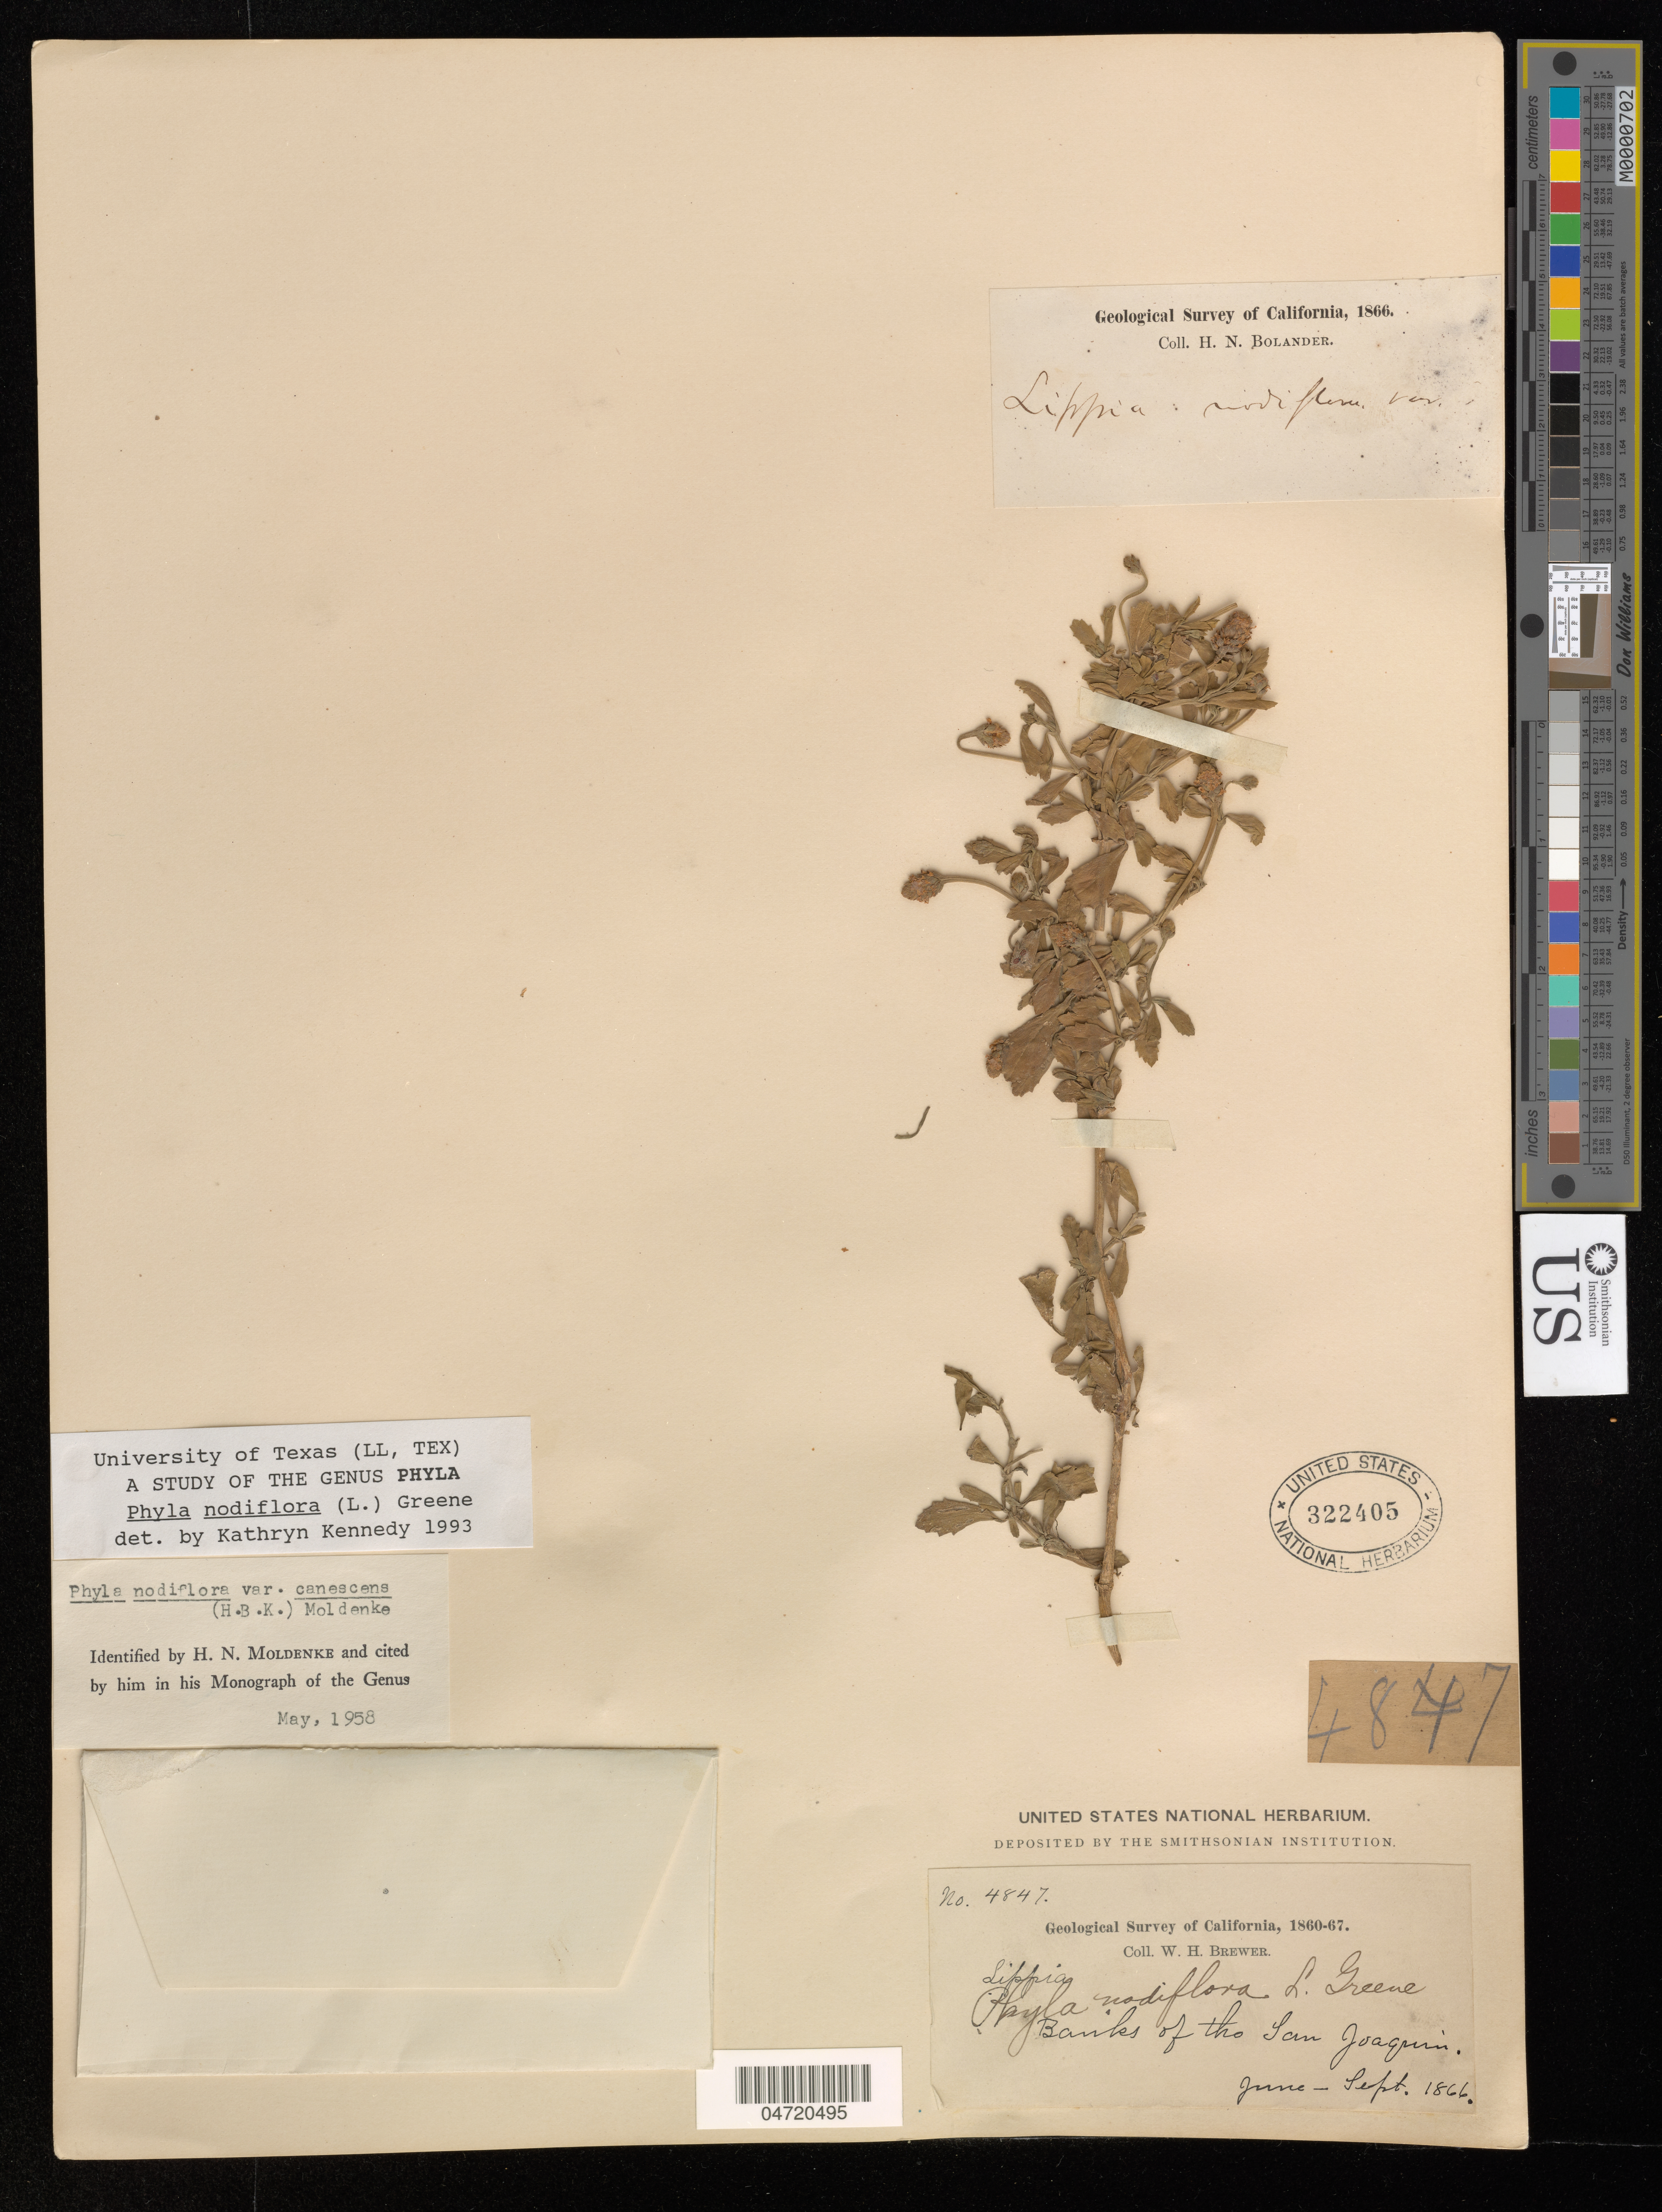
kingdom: Plantae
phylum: Tracheophyta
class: Magnoliopsida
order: Lamiales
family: Verbenaceae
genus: Phyla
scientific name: Phyla nodiflora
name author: (L.) Greene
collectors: W. H. Brewer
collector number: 4847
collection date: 1866-06/1866-09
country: United States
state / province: California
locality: Geological Survey of California, 1860-67. Banks of the San Joaquin.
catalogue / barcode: US 322405